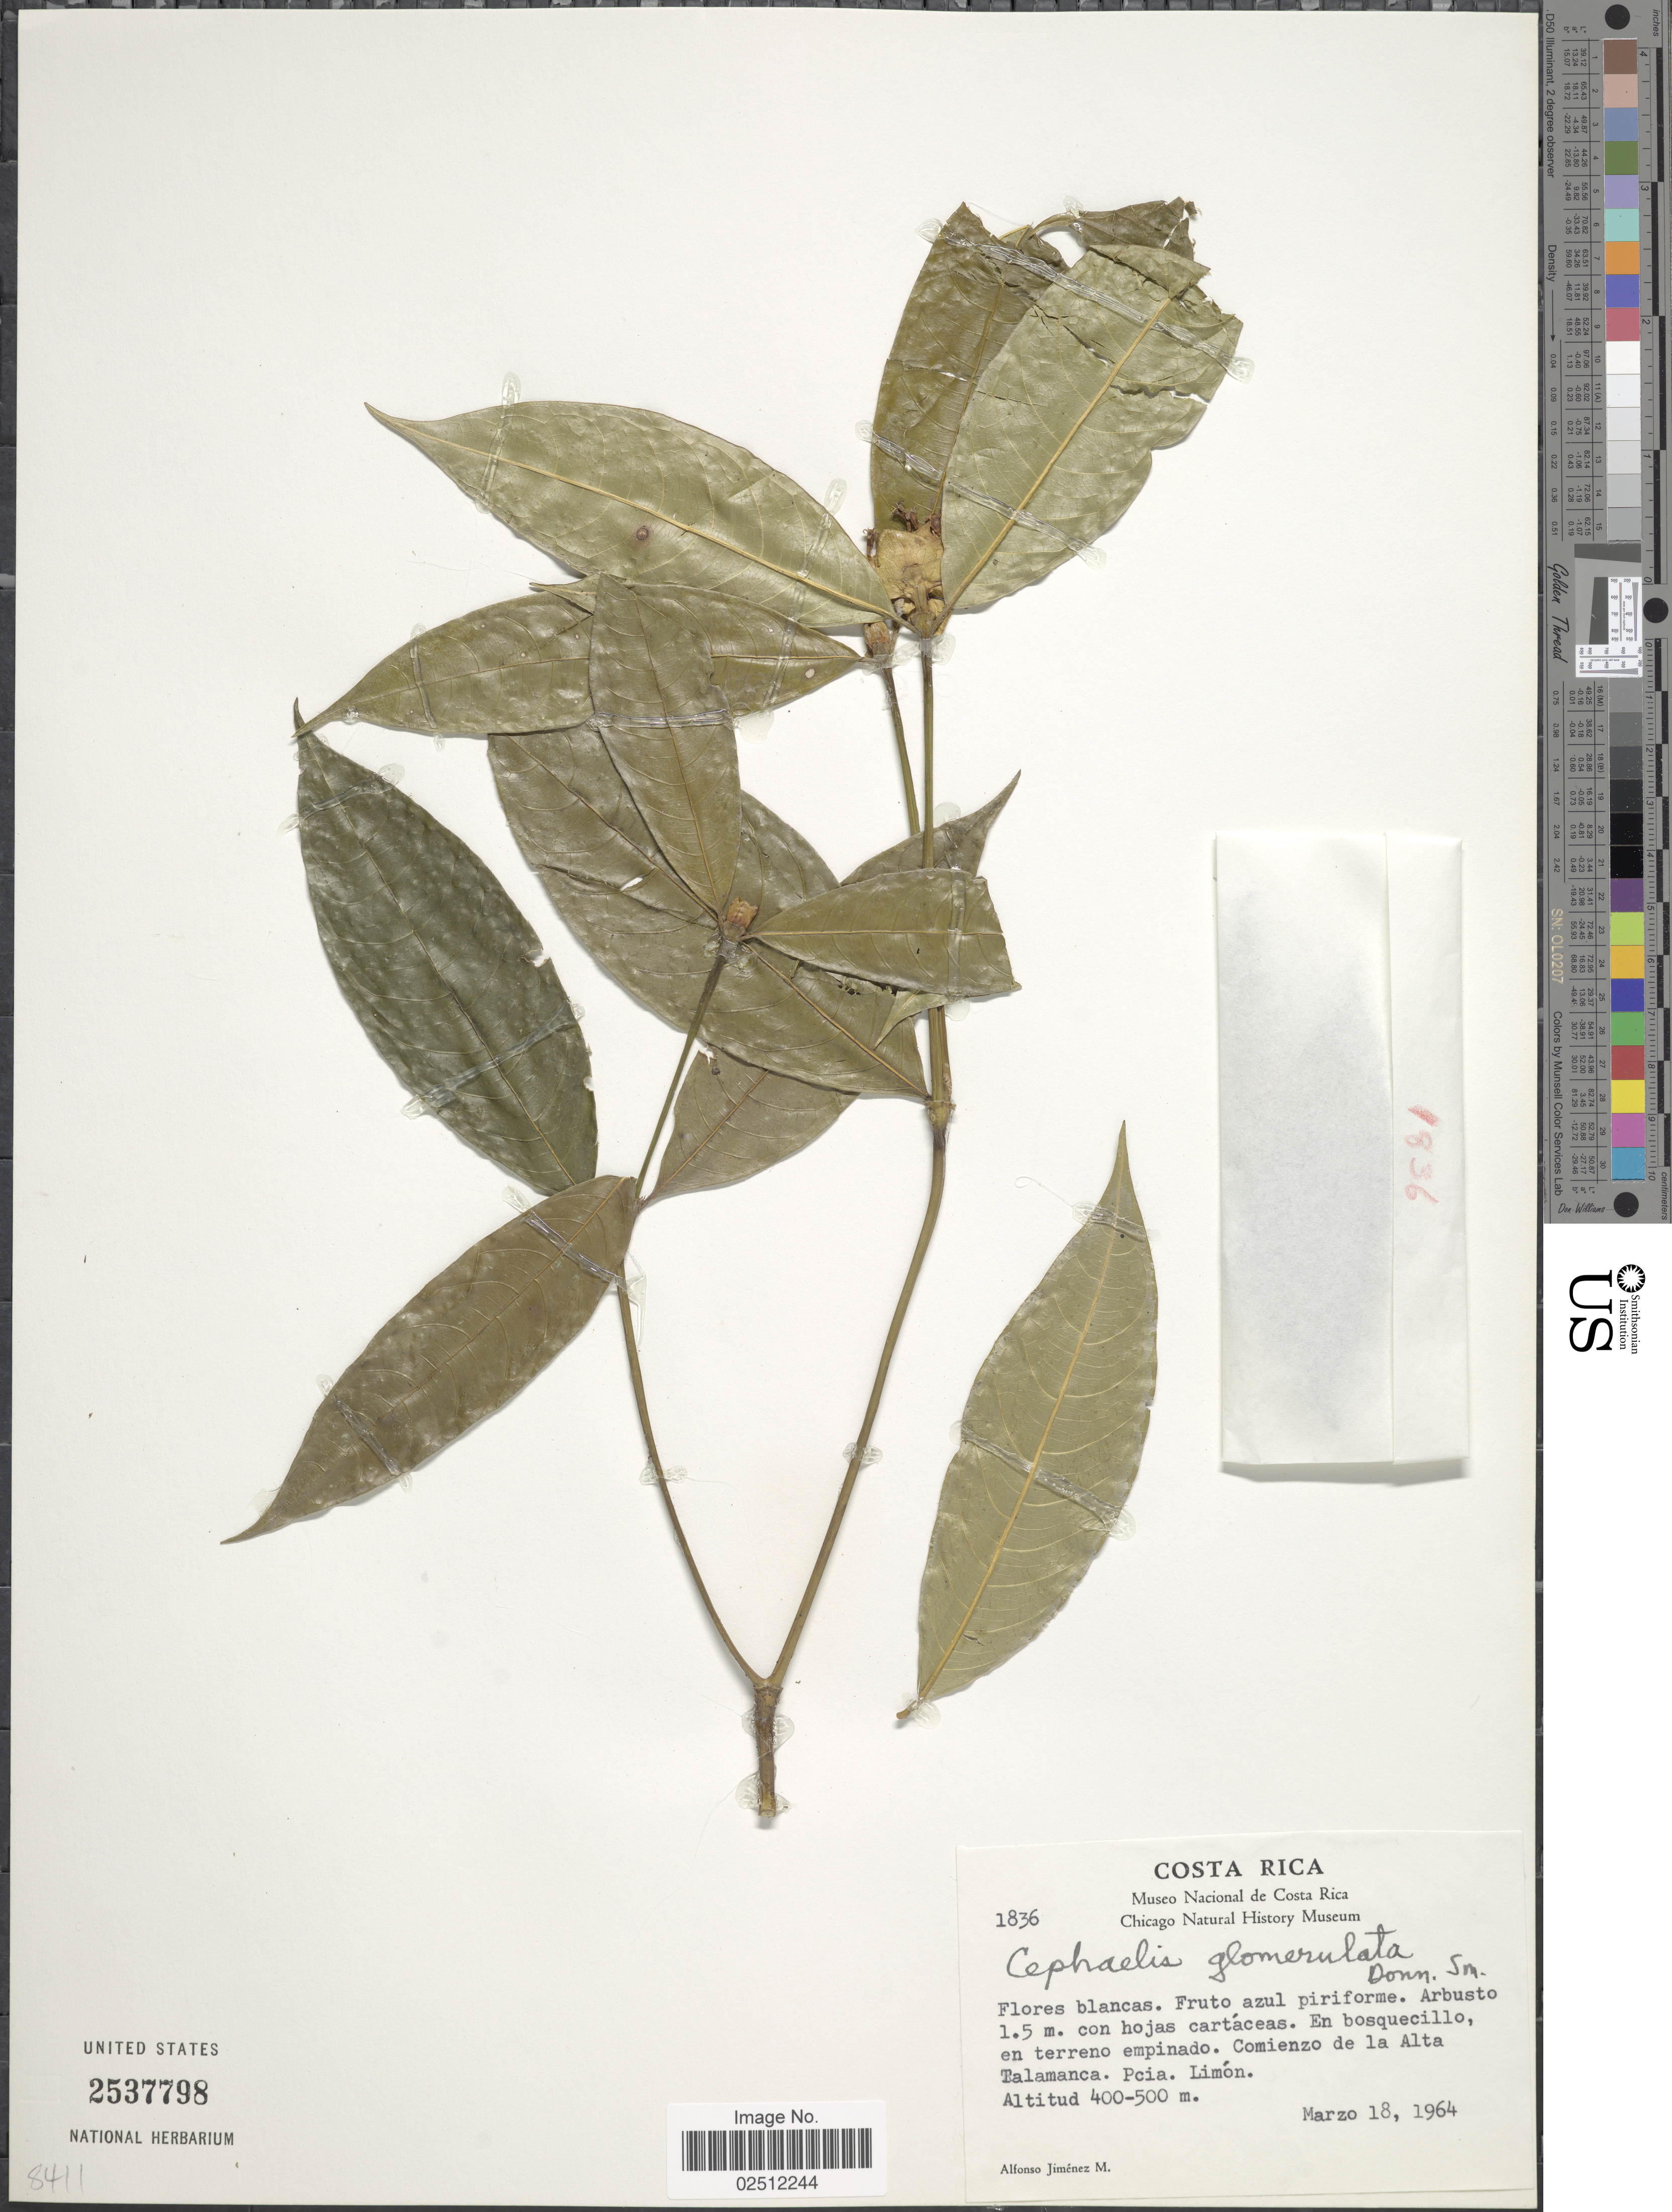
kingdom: Plantae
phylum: Tracheophyta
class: Magnoliopsida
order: Gentianales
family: Rubiaceae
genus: Psychotria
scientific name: Psychotria glomerulata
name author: (Donn. Sm.) Steyerm.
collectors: A. Jimenez M.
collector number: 1836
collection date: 1964-03-18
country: Costa Rica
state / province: Limón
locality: En bosquecillo, en terreno empinado. Comienzo de la Alta Talamanca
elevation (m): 400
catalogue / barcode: US 2537798